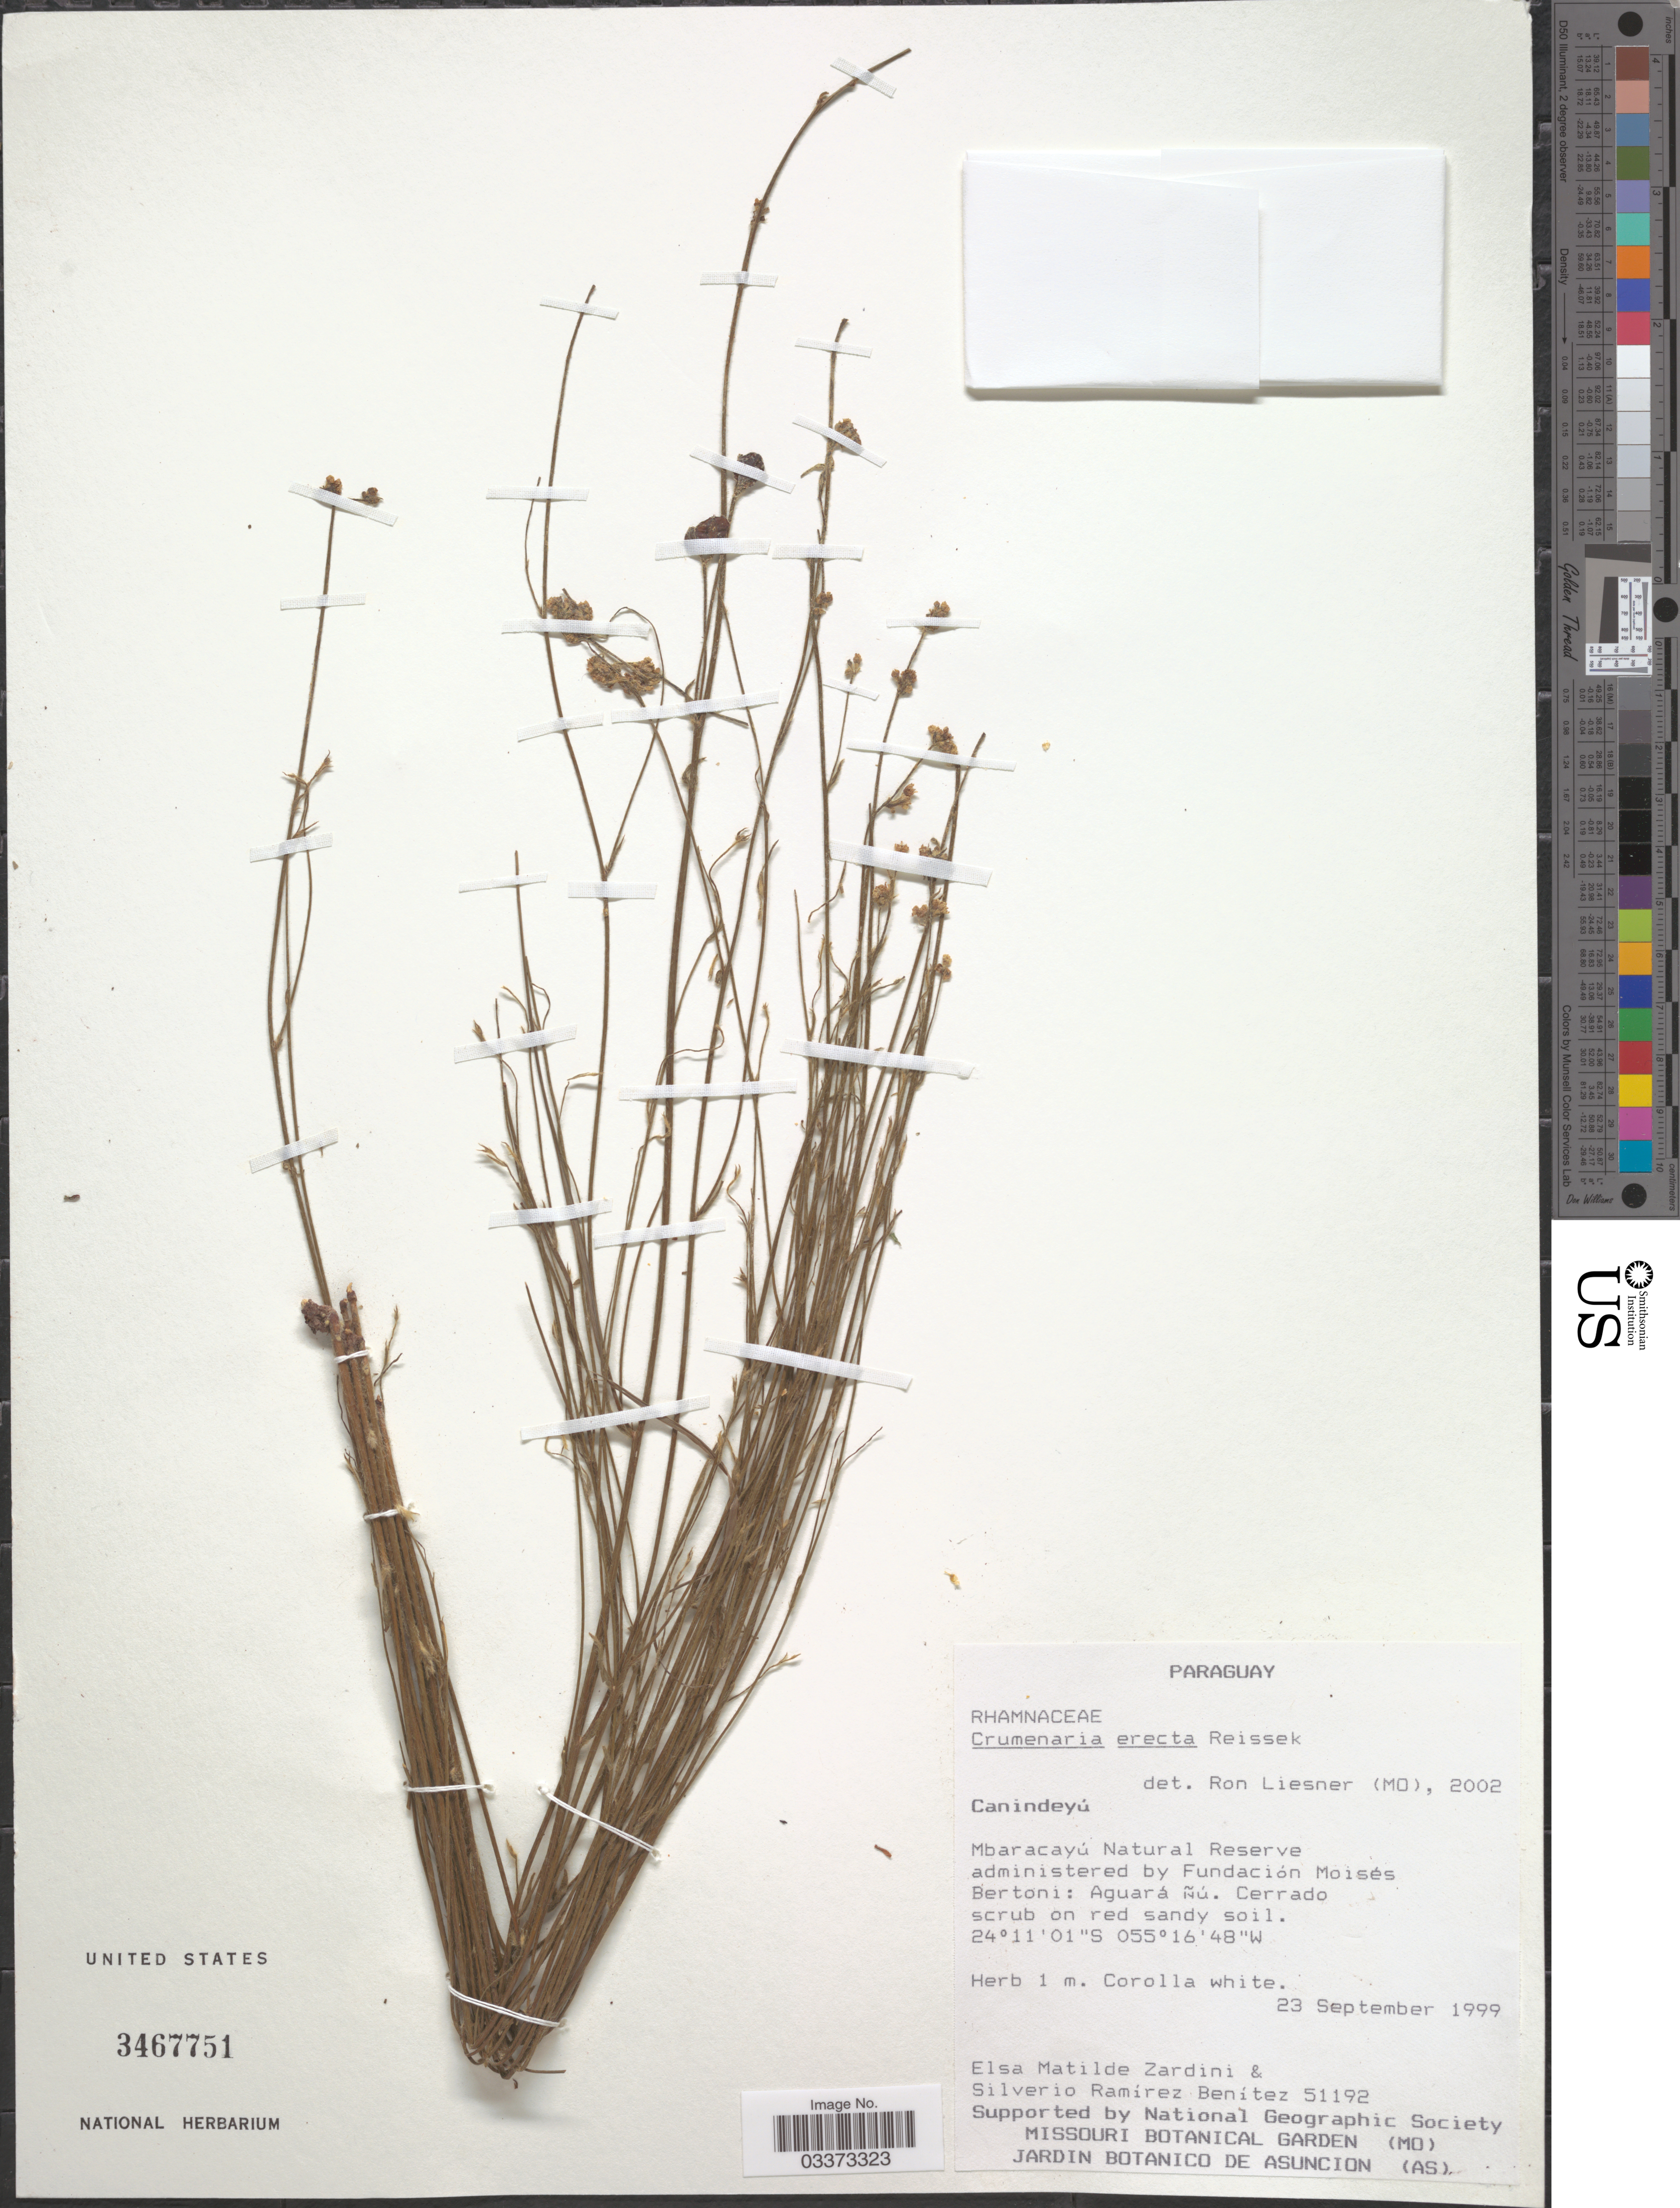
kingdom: Plantae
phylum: Tracheophyta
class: Magnoliopsida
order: Rosales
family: Rhamnaceae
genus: Crumenaria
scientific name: Crumenaria polygaloides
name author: Reissek in Mart.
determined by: Figueira, Mauricio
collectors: E. M. Zardini & S. Ramírez Benítez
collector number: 51192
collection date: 1999-09-23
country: Paraguay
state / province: Canindeyu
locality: Mbaracayú Natural Reserve administered by Fundación Moisés Bertoni: Aguará Ñú.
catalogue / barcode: US 3467751